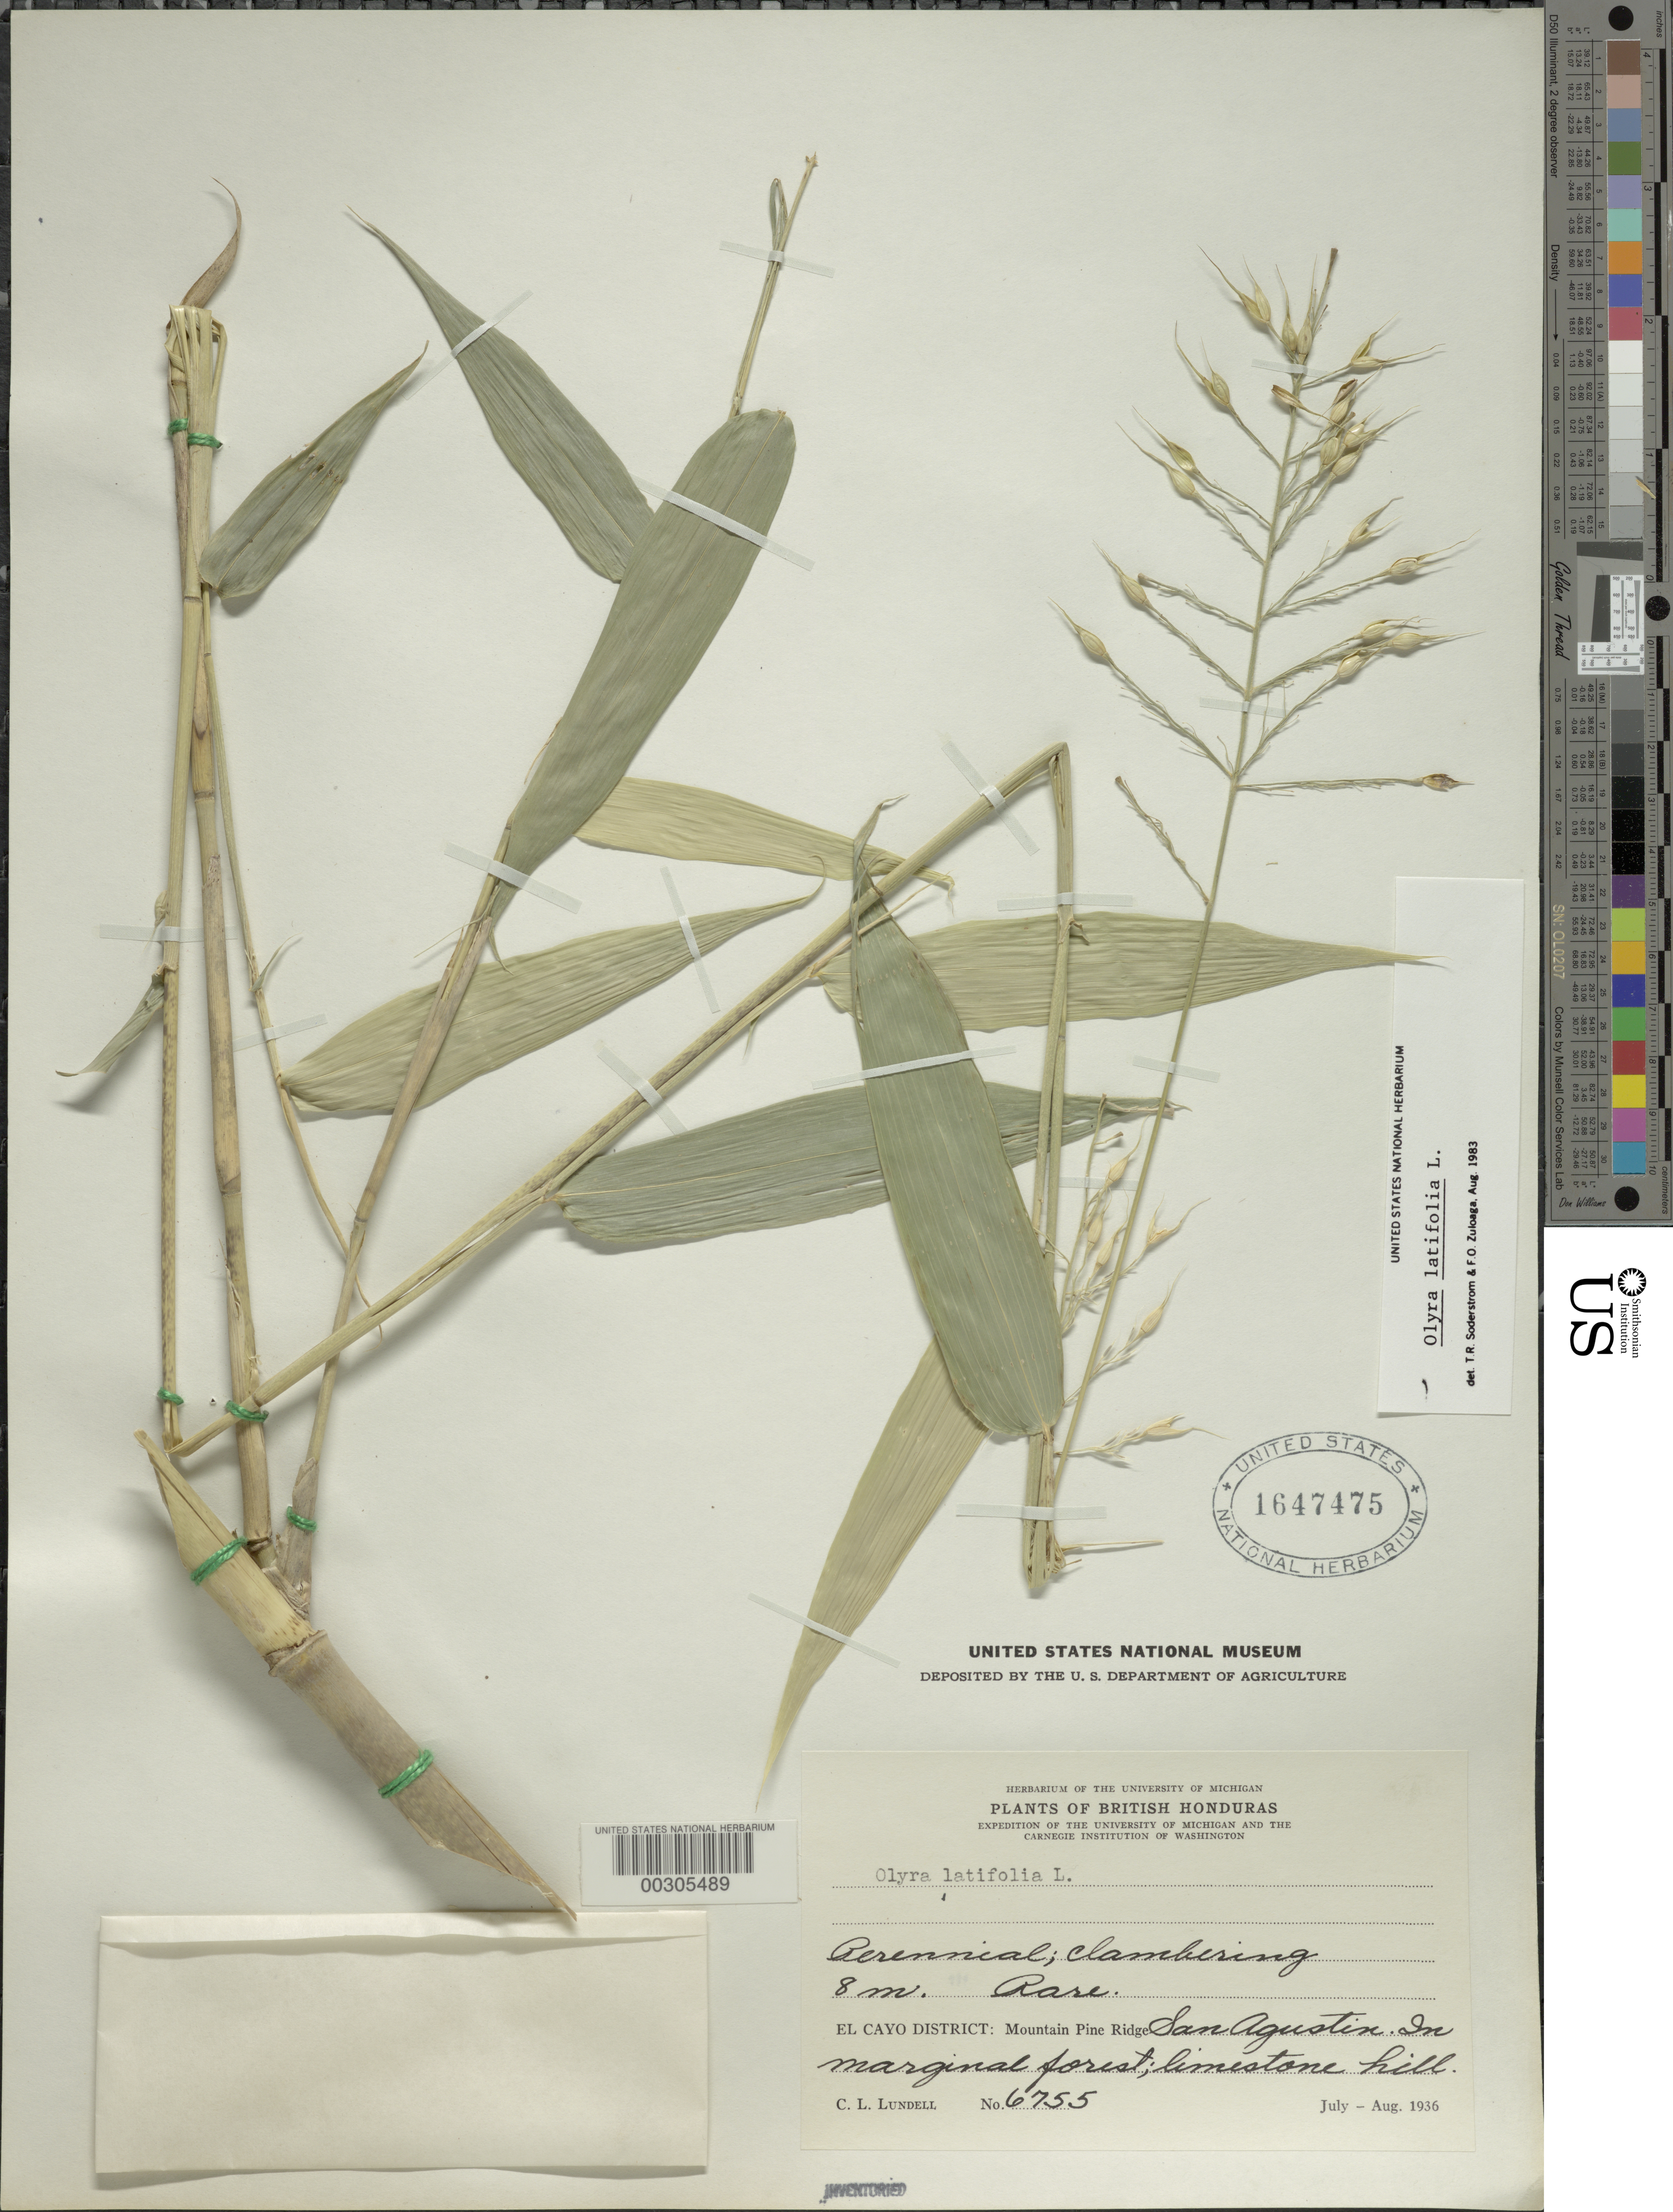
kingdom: Plantae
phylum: Tracheophyta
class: Liliopsida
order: Poales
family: Poaceae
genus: Olyra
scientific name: Olyra latifolia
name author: L.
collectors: C. L. Lundell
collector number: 6755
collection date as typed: Jul 1936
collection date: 1936-07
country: Belize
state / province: Cayo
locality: San Agustin, Mountain Pine Ridge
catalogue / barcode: US 1647475